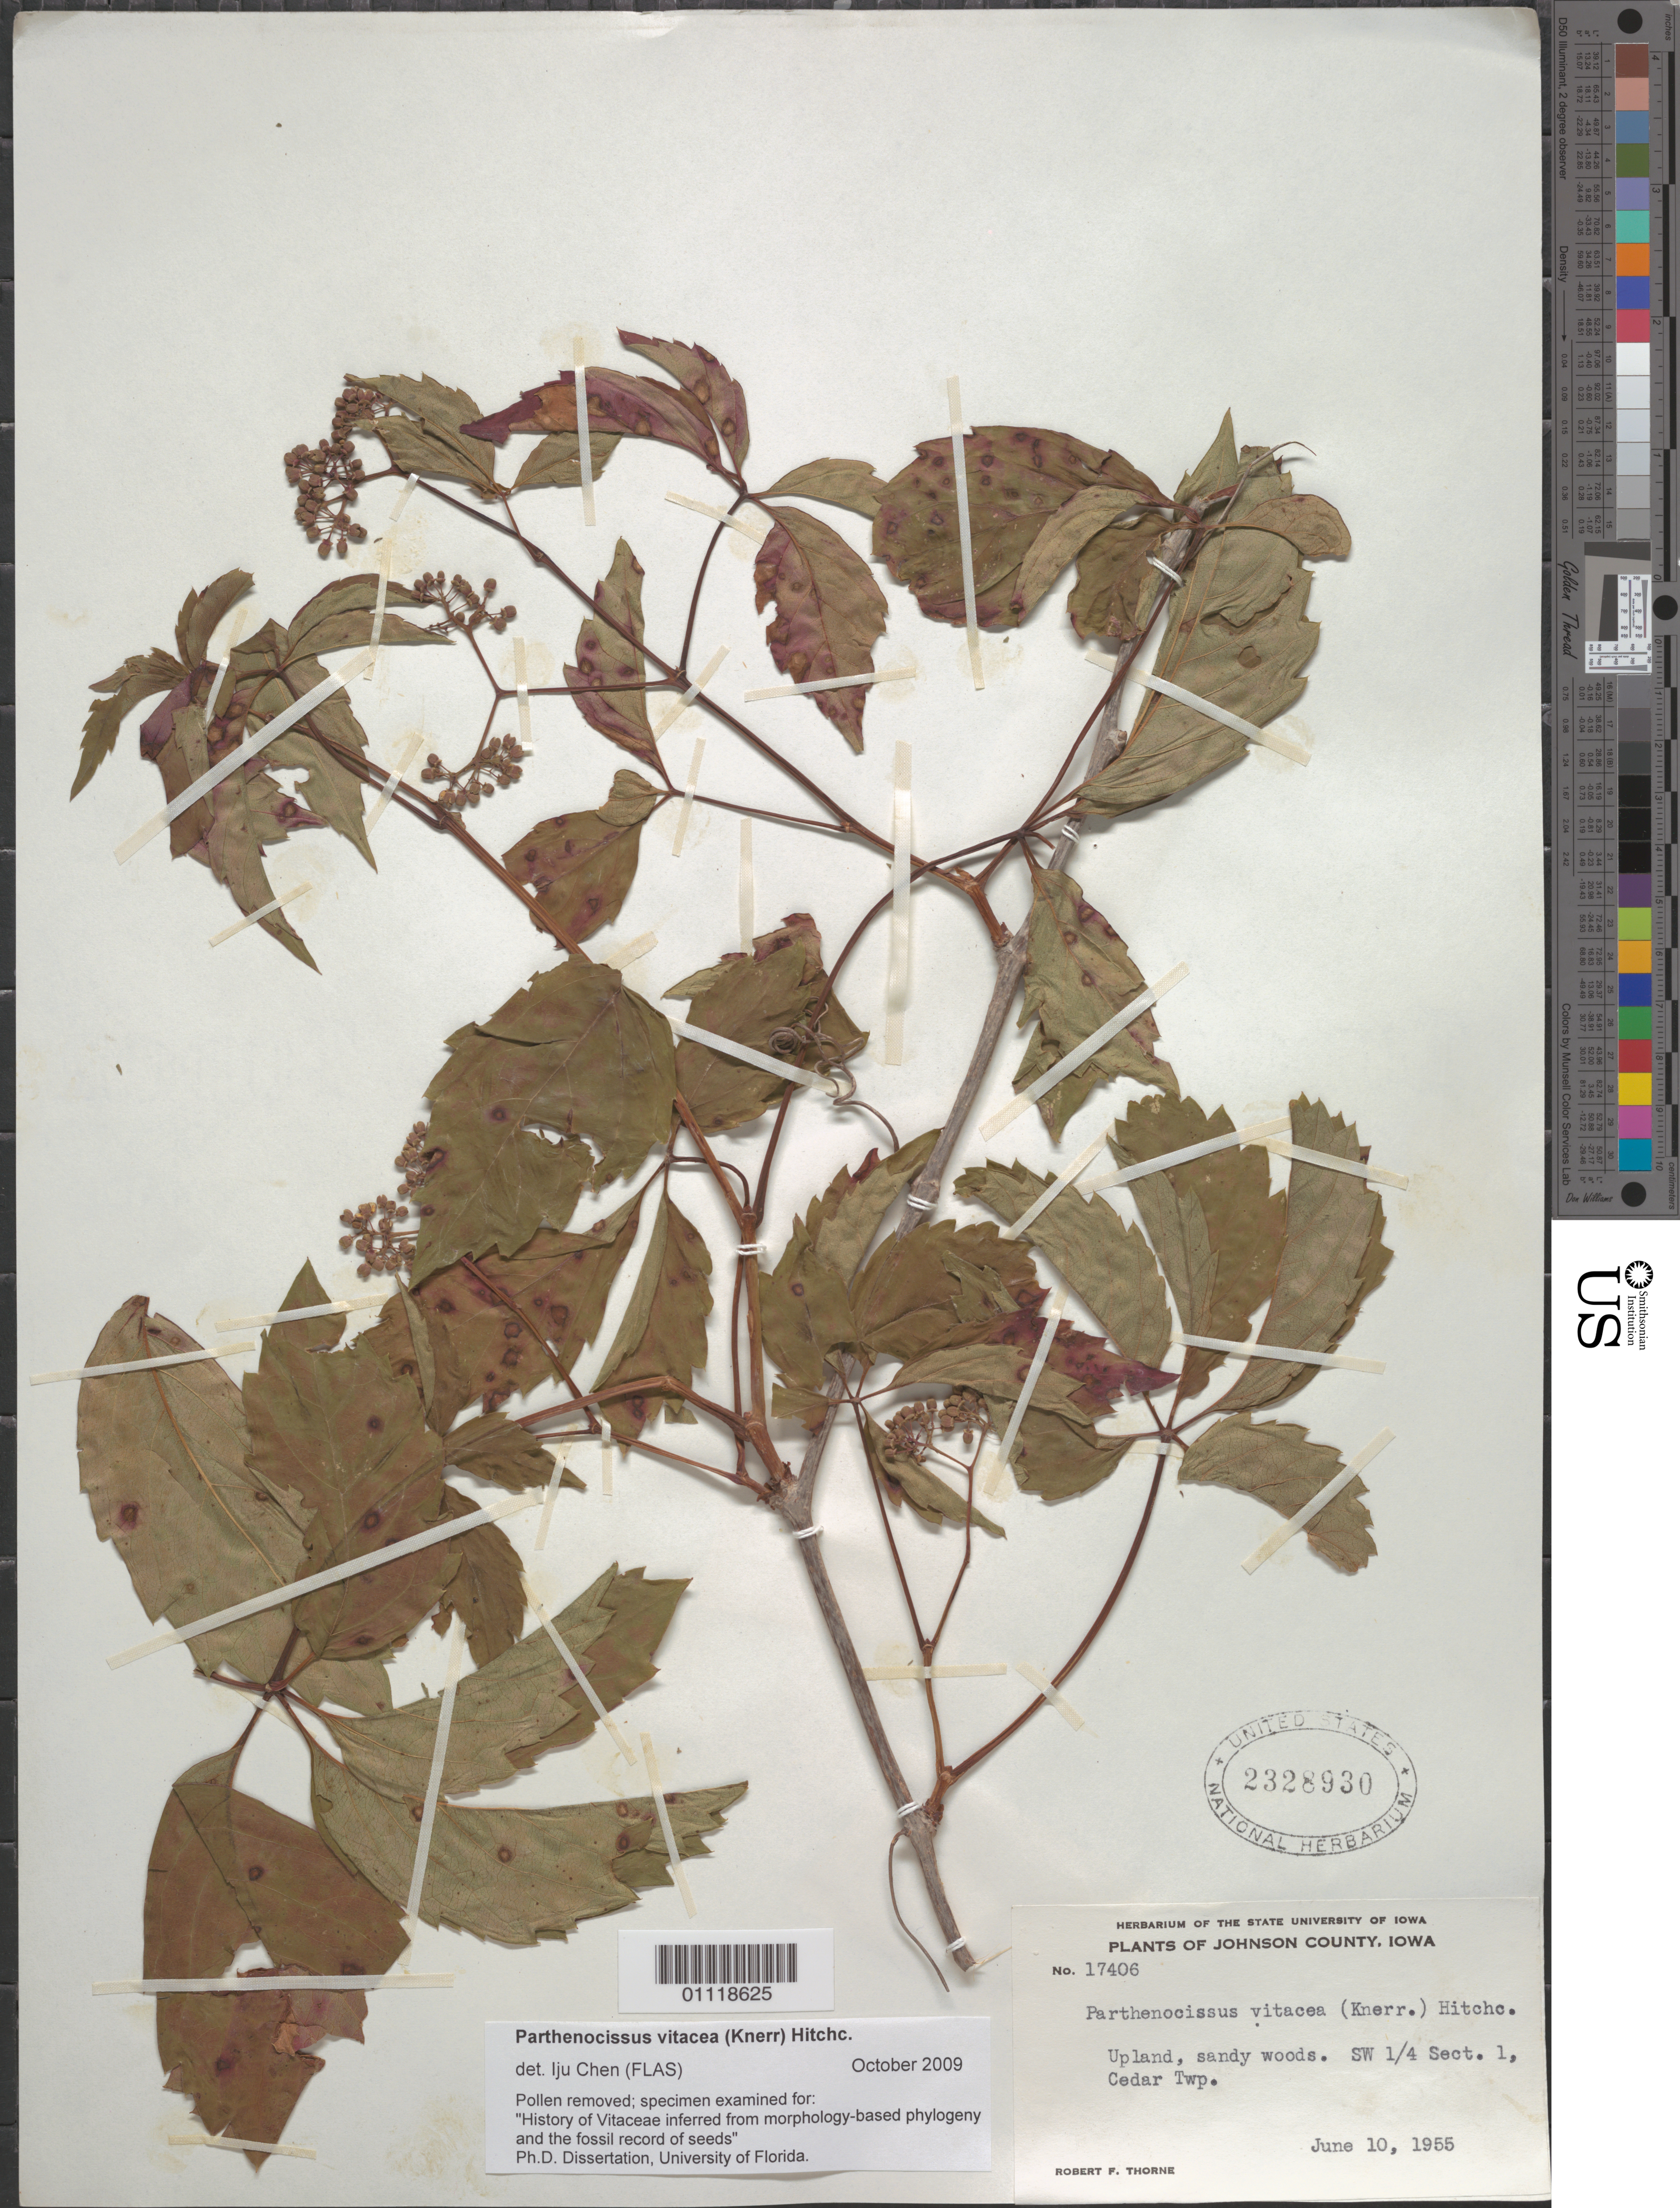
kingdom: Plantae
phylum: Tracheophyta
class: Magnoliopsida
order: Vitales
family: Vitaceae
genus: Parthenocissus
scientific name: Parthenocissus vitacea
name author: (Knerr) Hitchc.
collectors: R. F. Thorne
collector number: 17406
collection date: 1955-06-10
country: United States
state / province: Iowa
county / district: Johnson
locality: Upland. SW 1/4 Sect.1, Cedar Twp.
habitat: Sandy woods.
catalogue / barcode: US 2328930